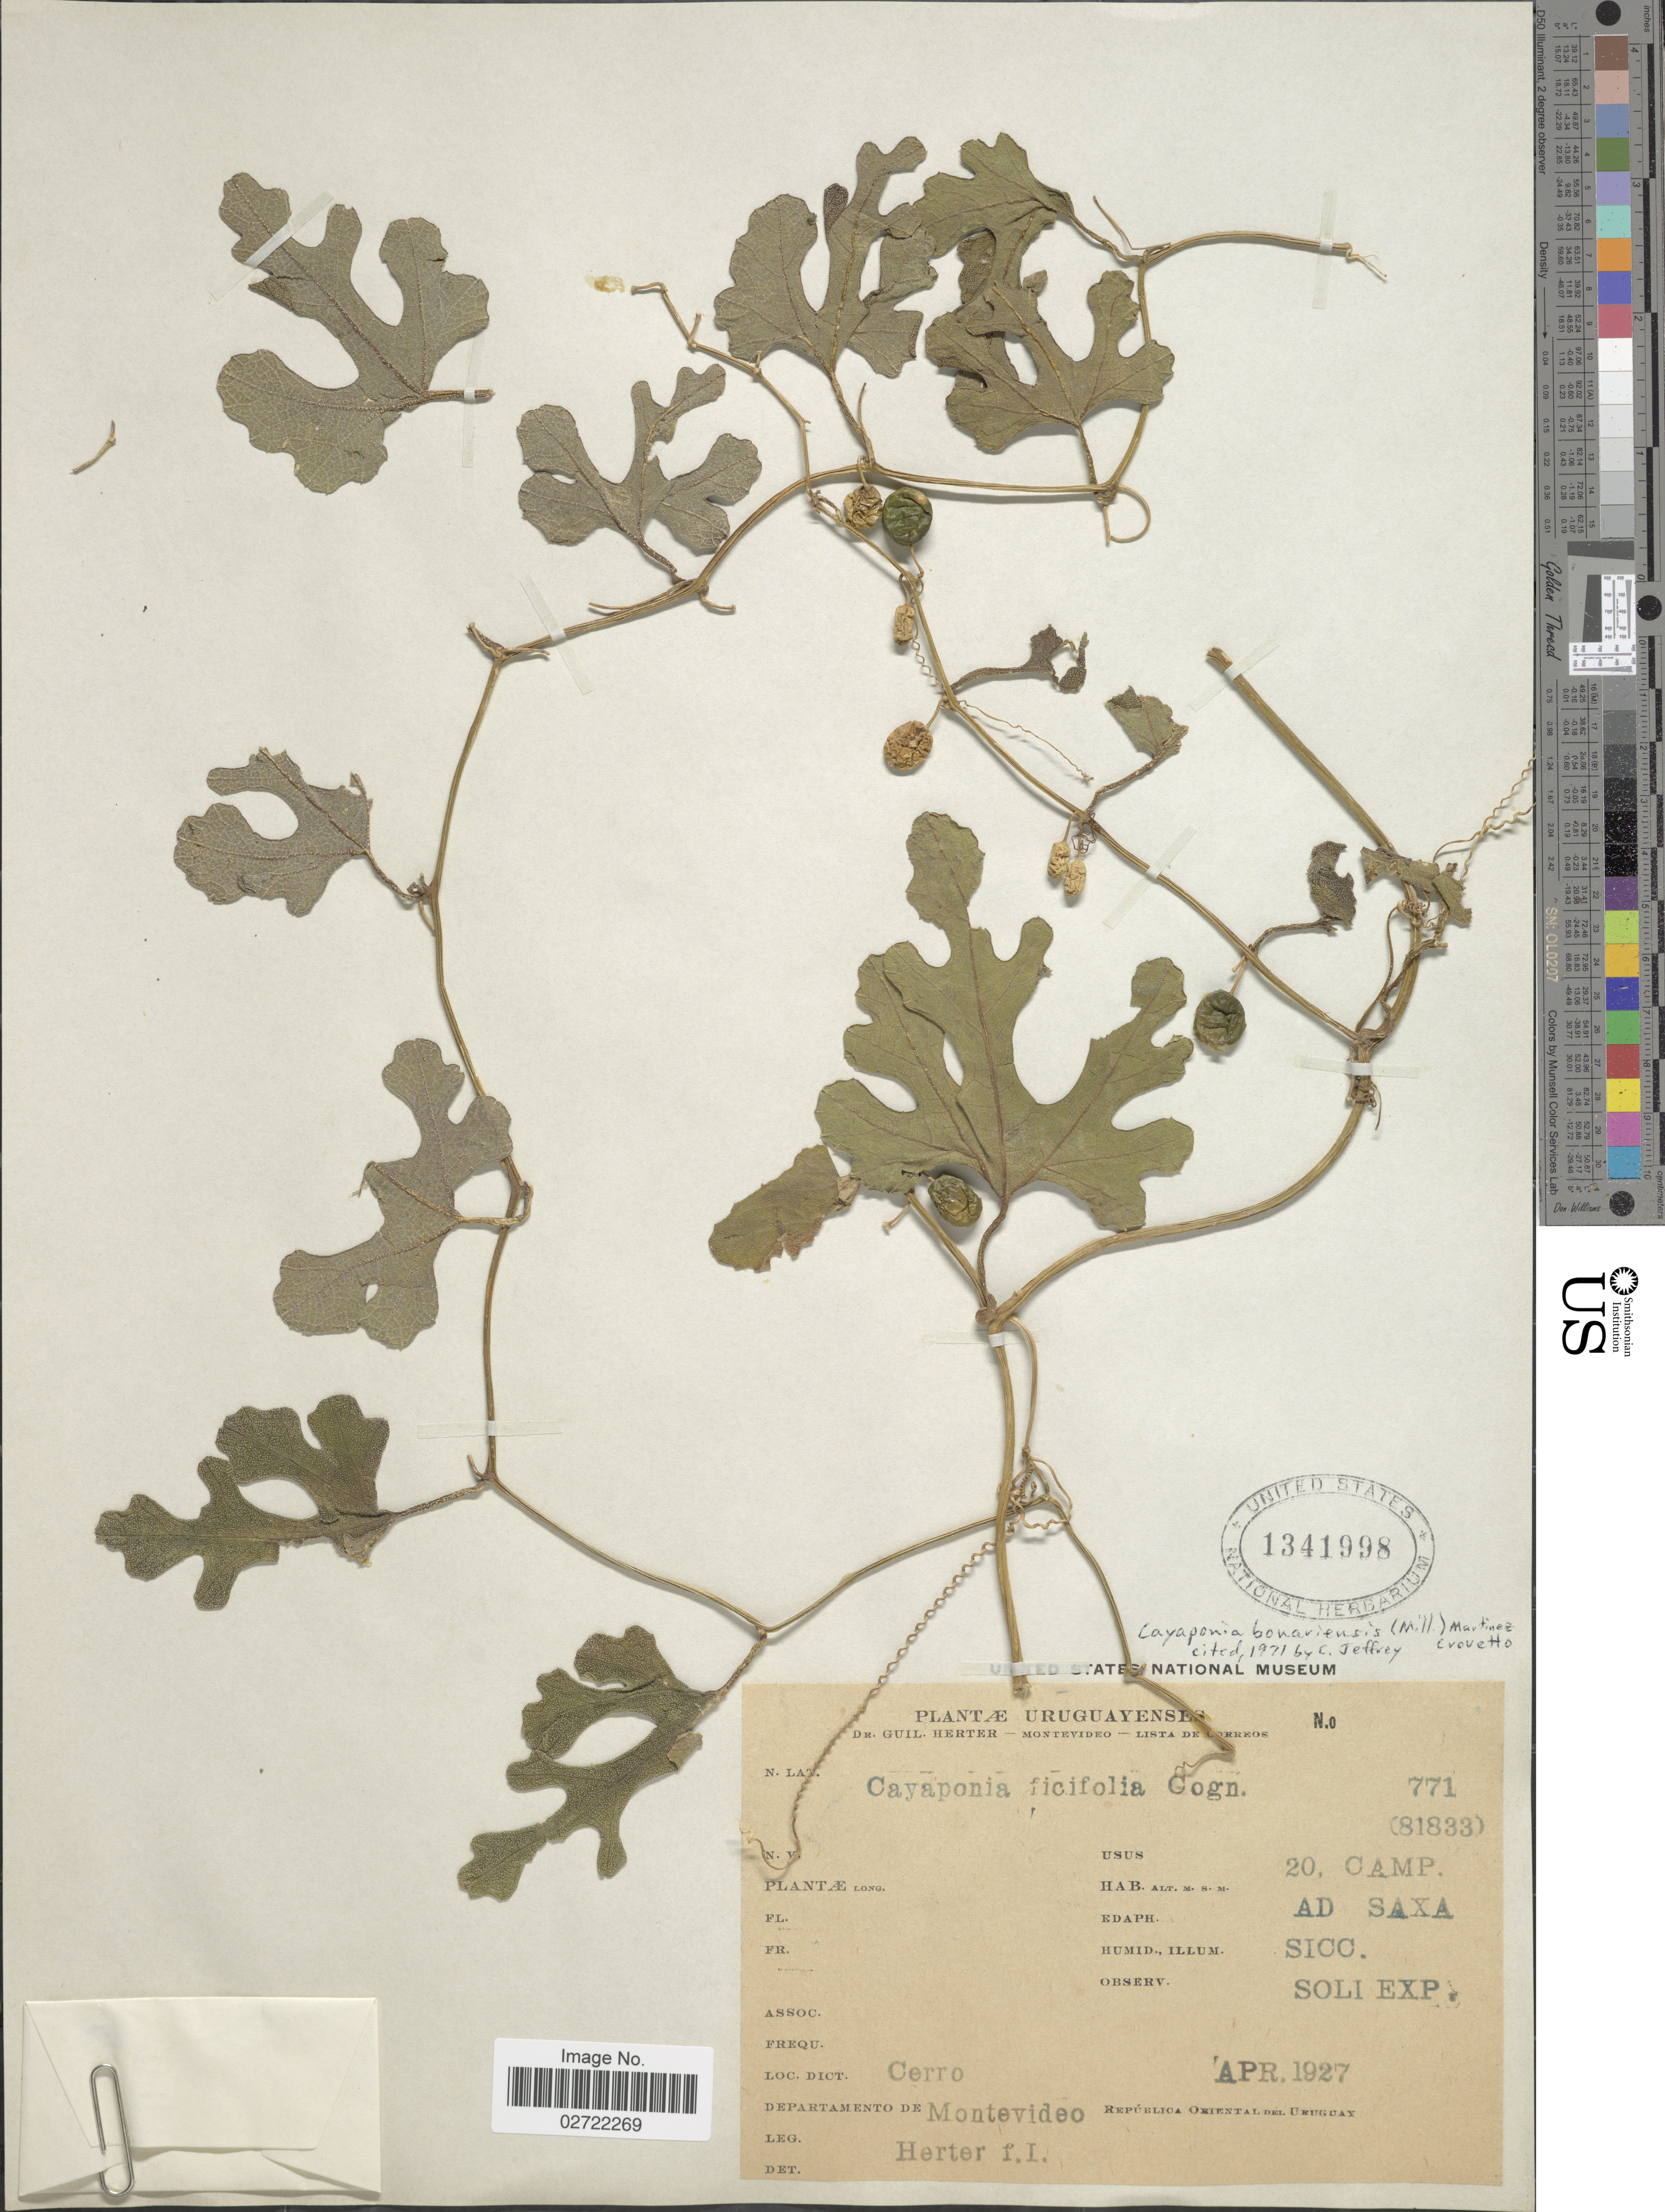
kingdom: Plantae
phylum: Tracheophyta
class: Magnoliopsida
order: Cucurbitales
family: Cucurbitaceae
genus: Cayaponia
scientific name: Cayaponia bonariensis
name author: (Mill.) Mart. Crov.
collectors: G. Herter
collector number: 771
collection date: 1927-04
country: Uruguay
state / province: Montevideo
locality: Cerro. Departamento de Montevideo. Republica Oriental del Uruguay.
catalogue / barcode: US 1341998